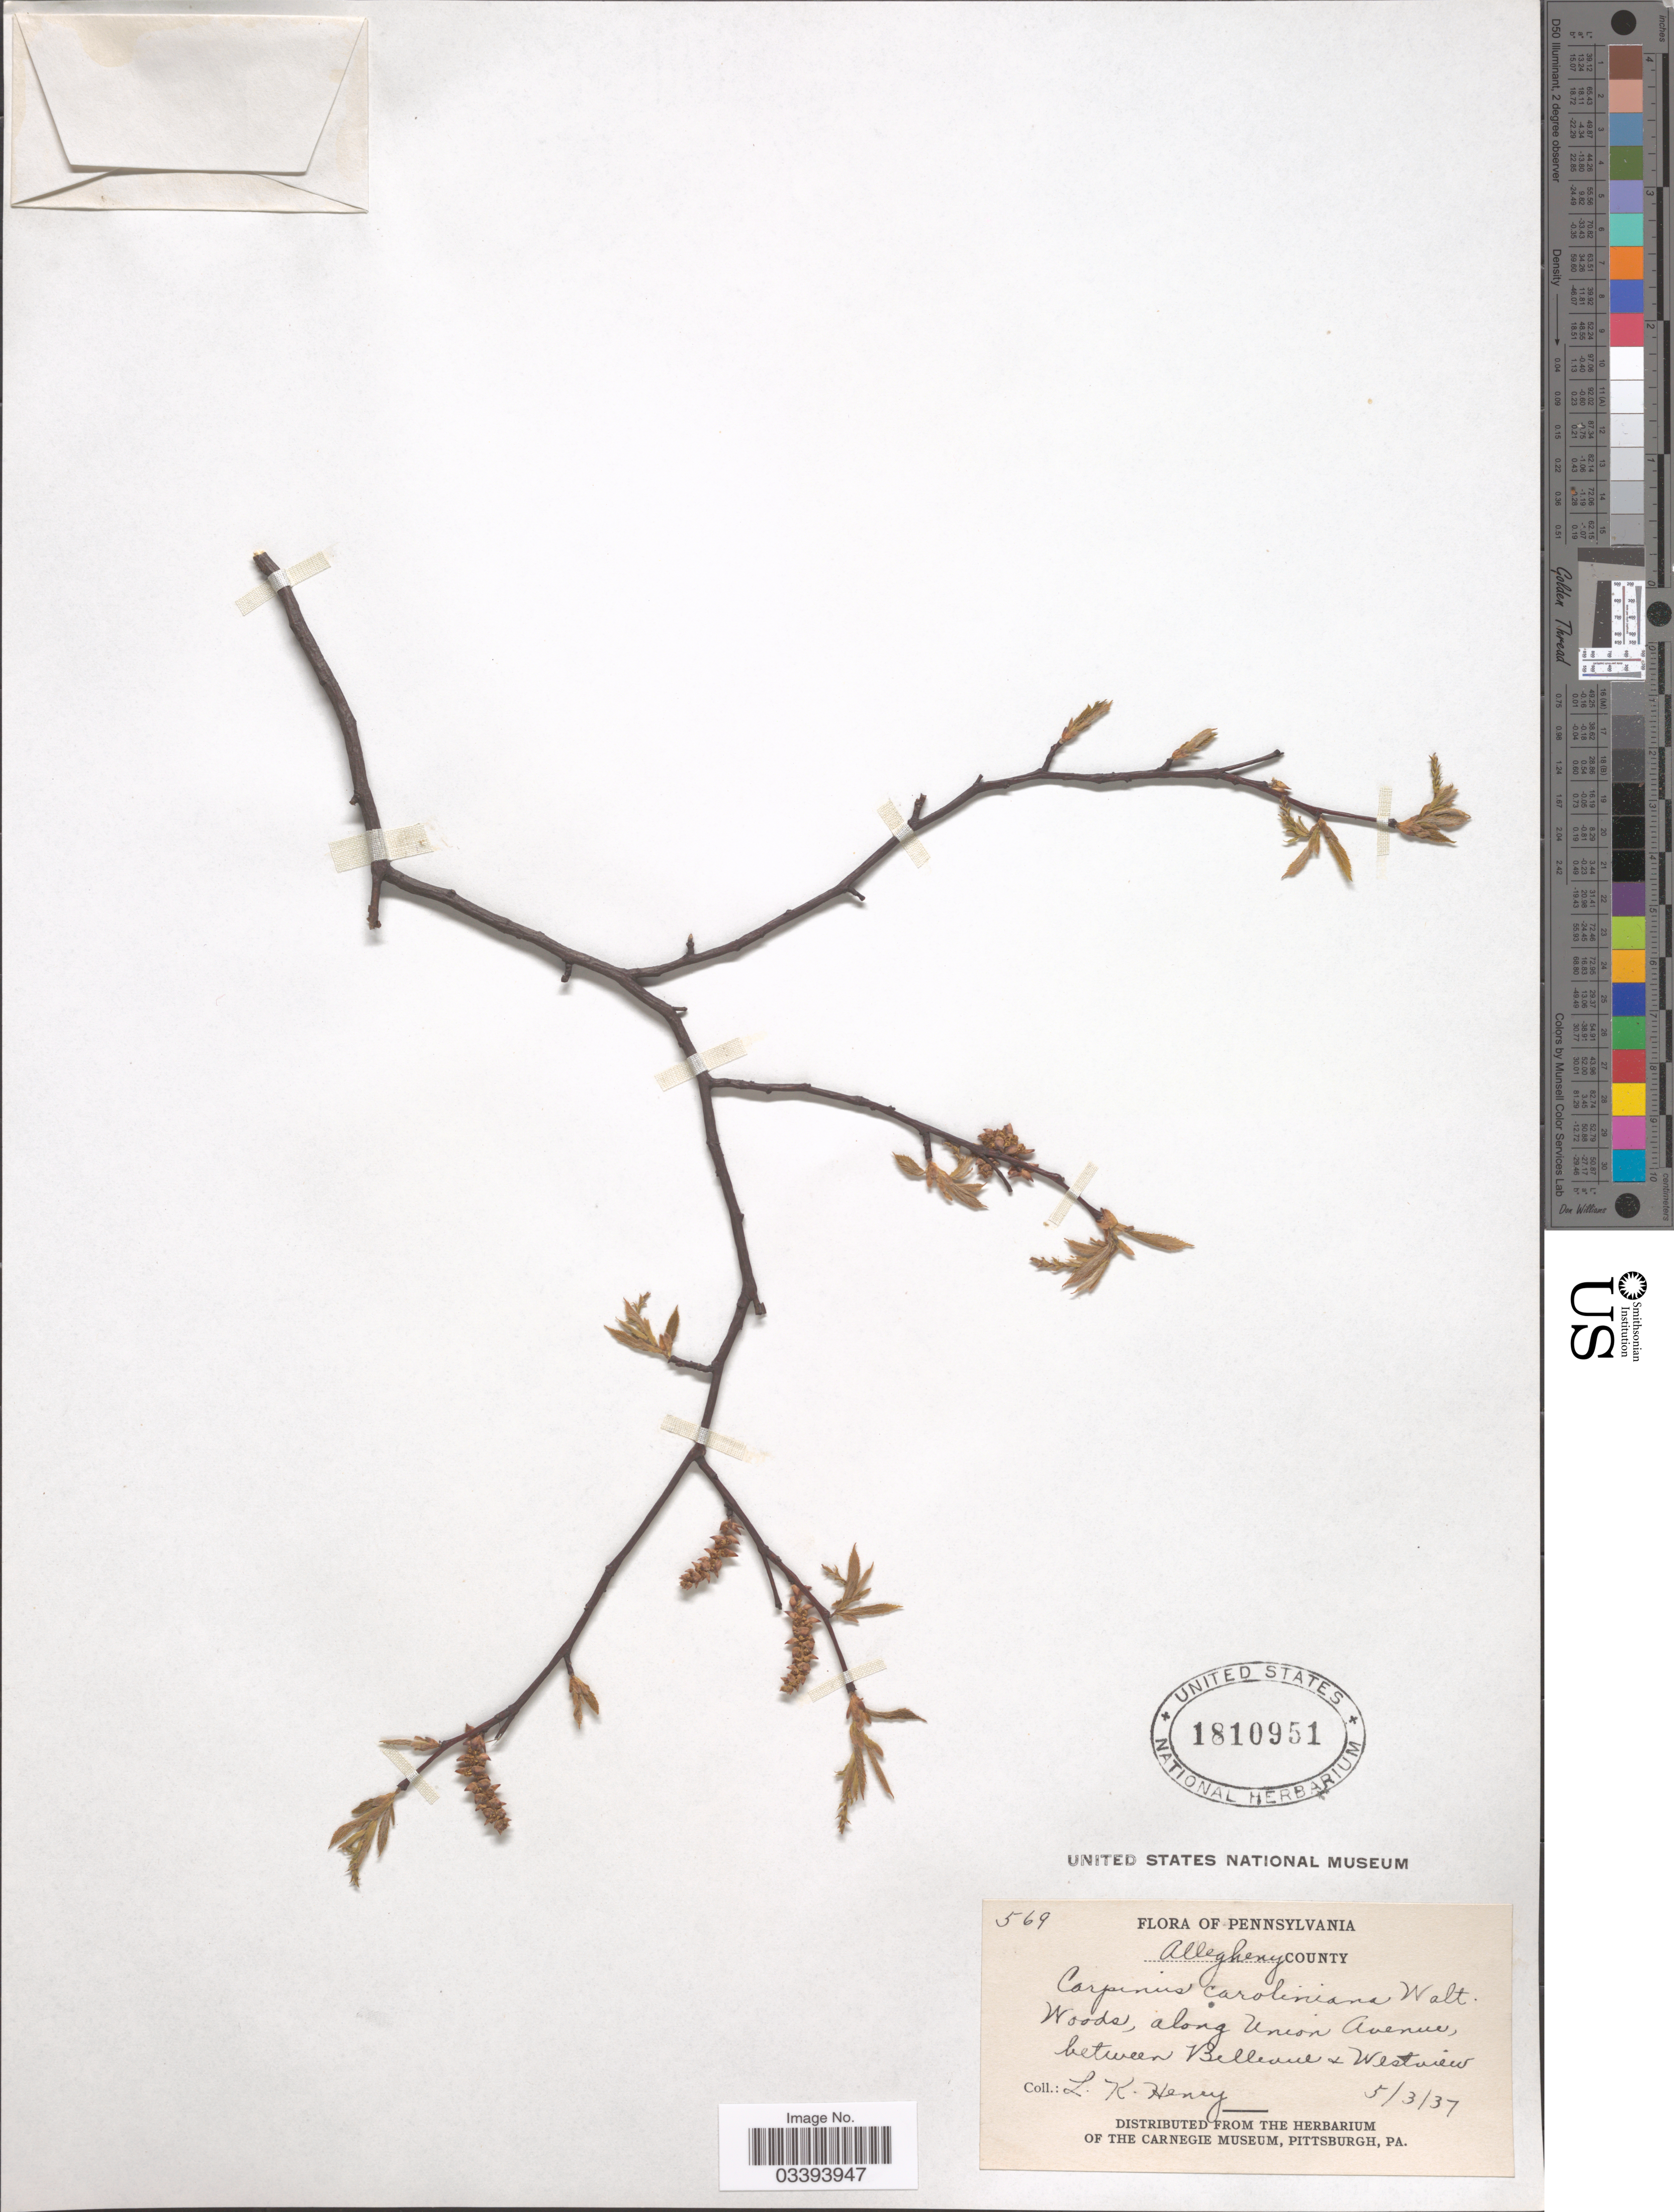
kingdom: Plantae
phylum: Tracheophyta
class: Magnoliopsida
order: Fagales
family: Betulaceae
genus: Carpinus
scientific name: Carpinus caroliniana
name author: Walter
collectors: L. K. Henry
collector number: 569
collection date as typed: Transcribed d/m/y: 3/5/37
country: United States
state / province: Pennsylvania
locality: Allegheny County. Along Union Avenue, between Bellevue & Westview.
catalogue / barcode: US 1810951